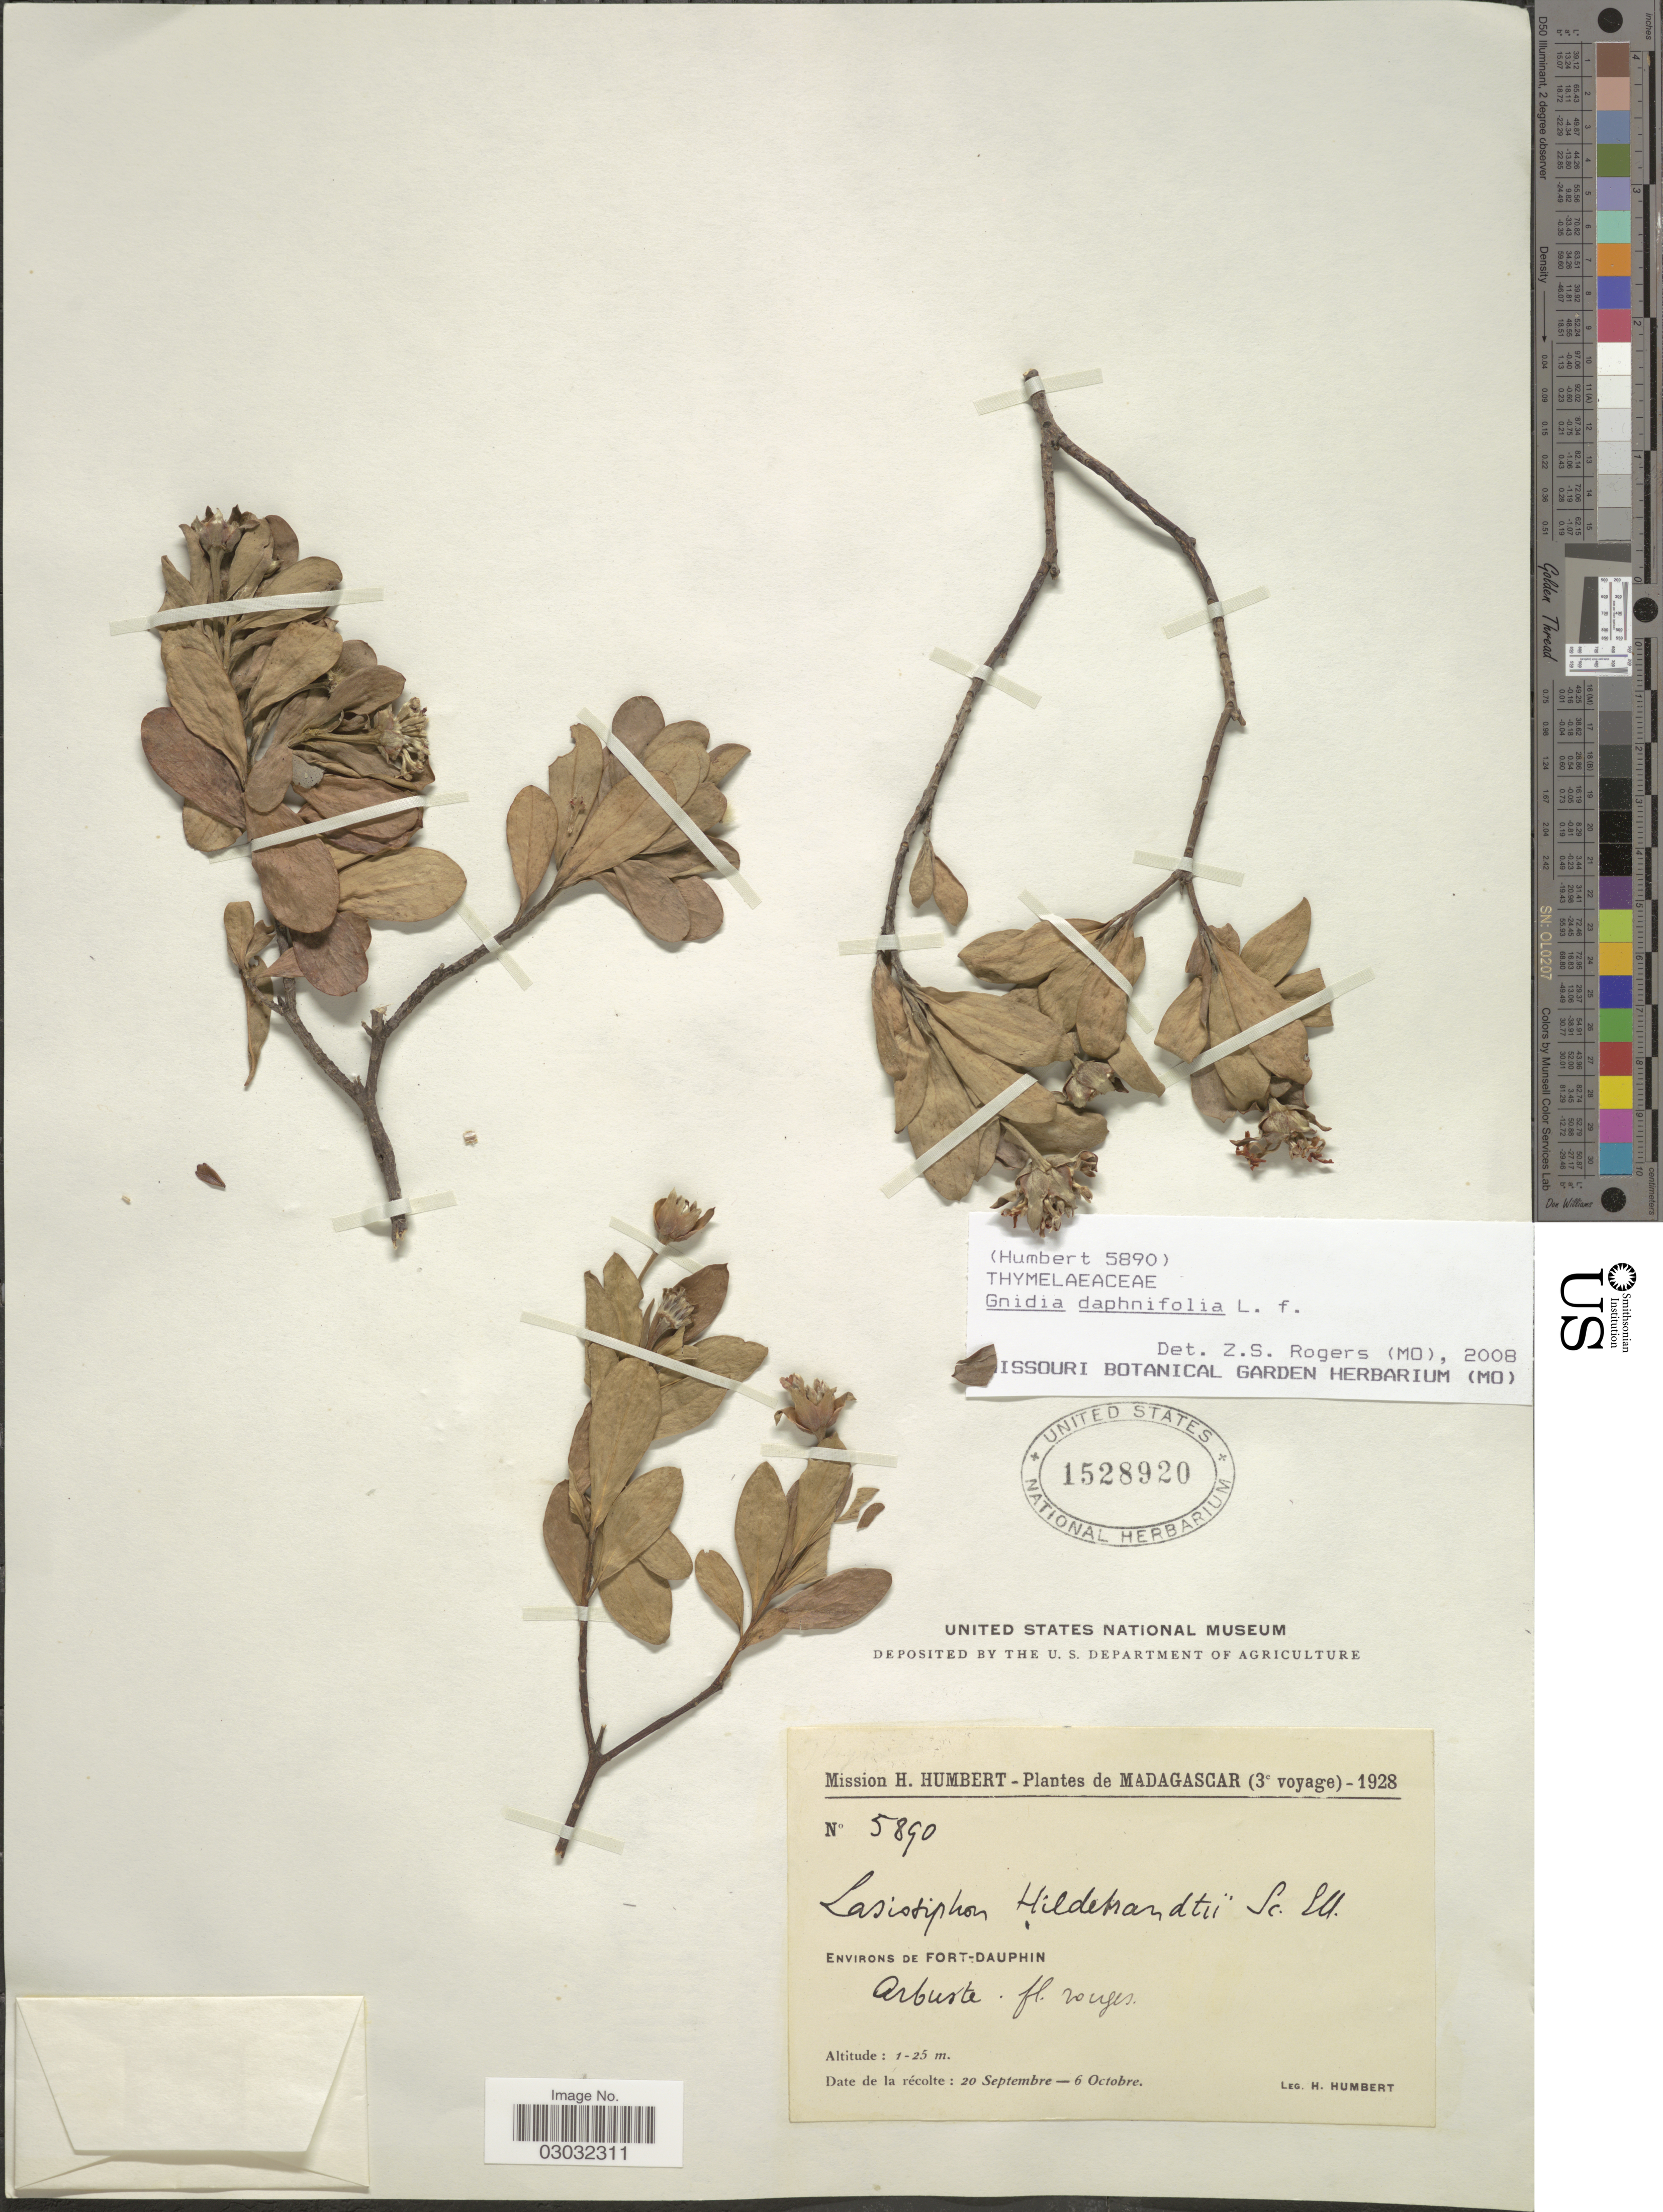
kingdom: Plantae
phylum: Tracheophyta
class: Magnoliopsida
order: Malvales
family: Thymelaeaceae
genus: Lasiosiphon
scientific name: Lasiosiphon daphnifolius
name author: (L. f.) Boatwr. & J.C. Manning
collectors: H. Humbert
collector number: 5890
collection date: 1928-09-20/1928-10-06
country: Madagascar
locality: Environs de Fort-Dauphin.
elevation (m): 1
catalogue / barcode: US 1528920